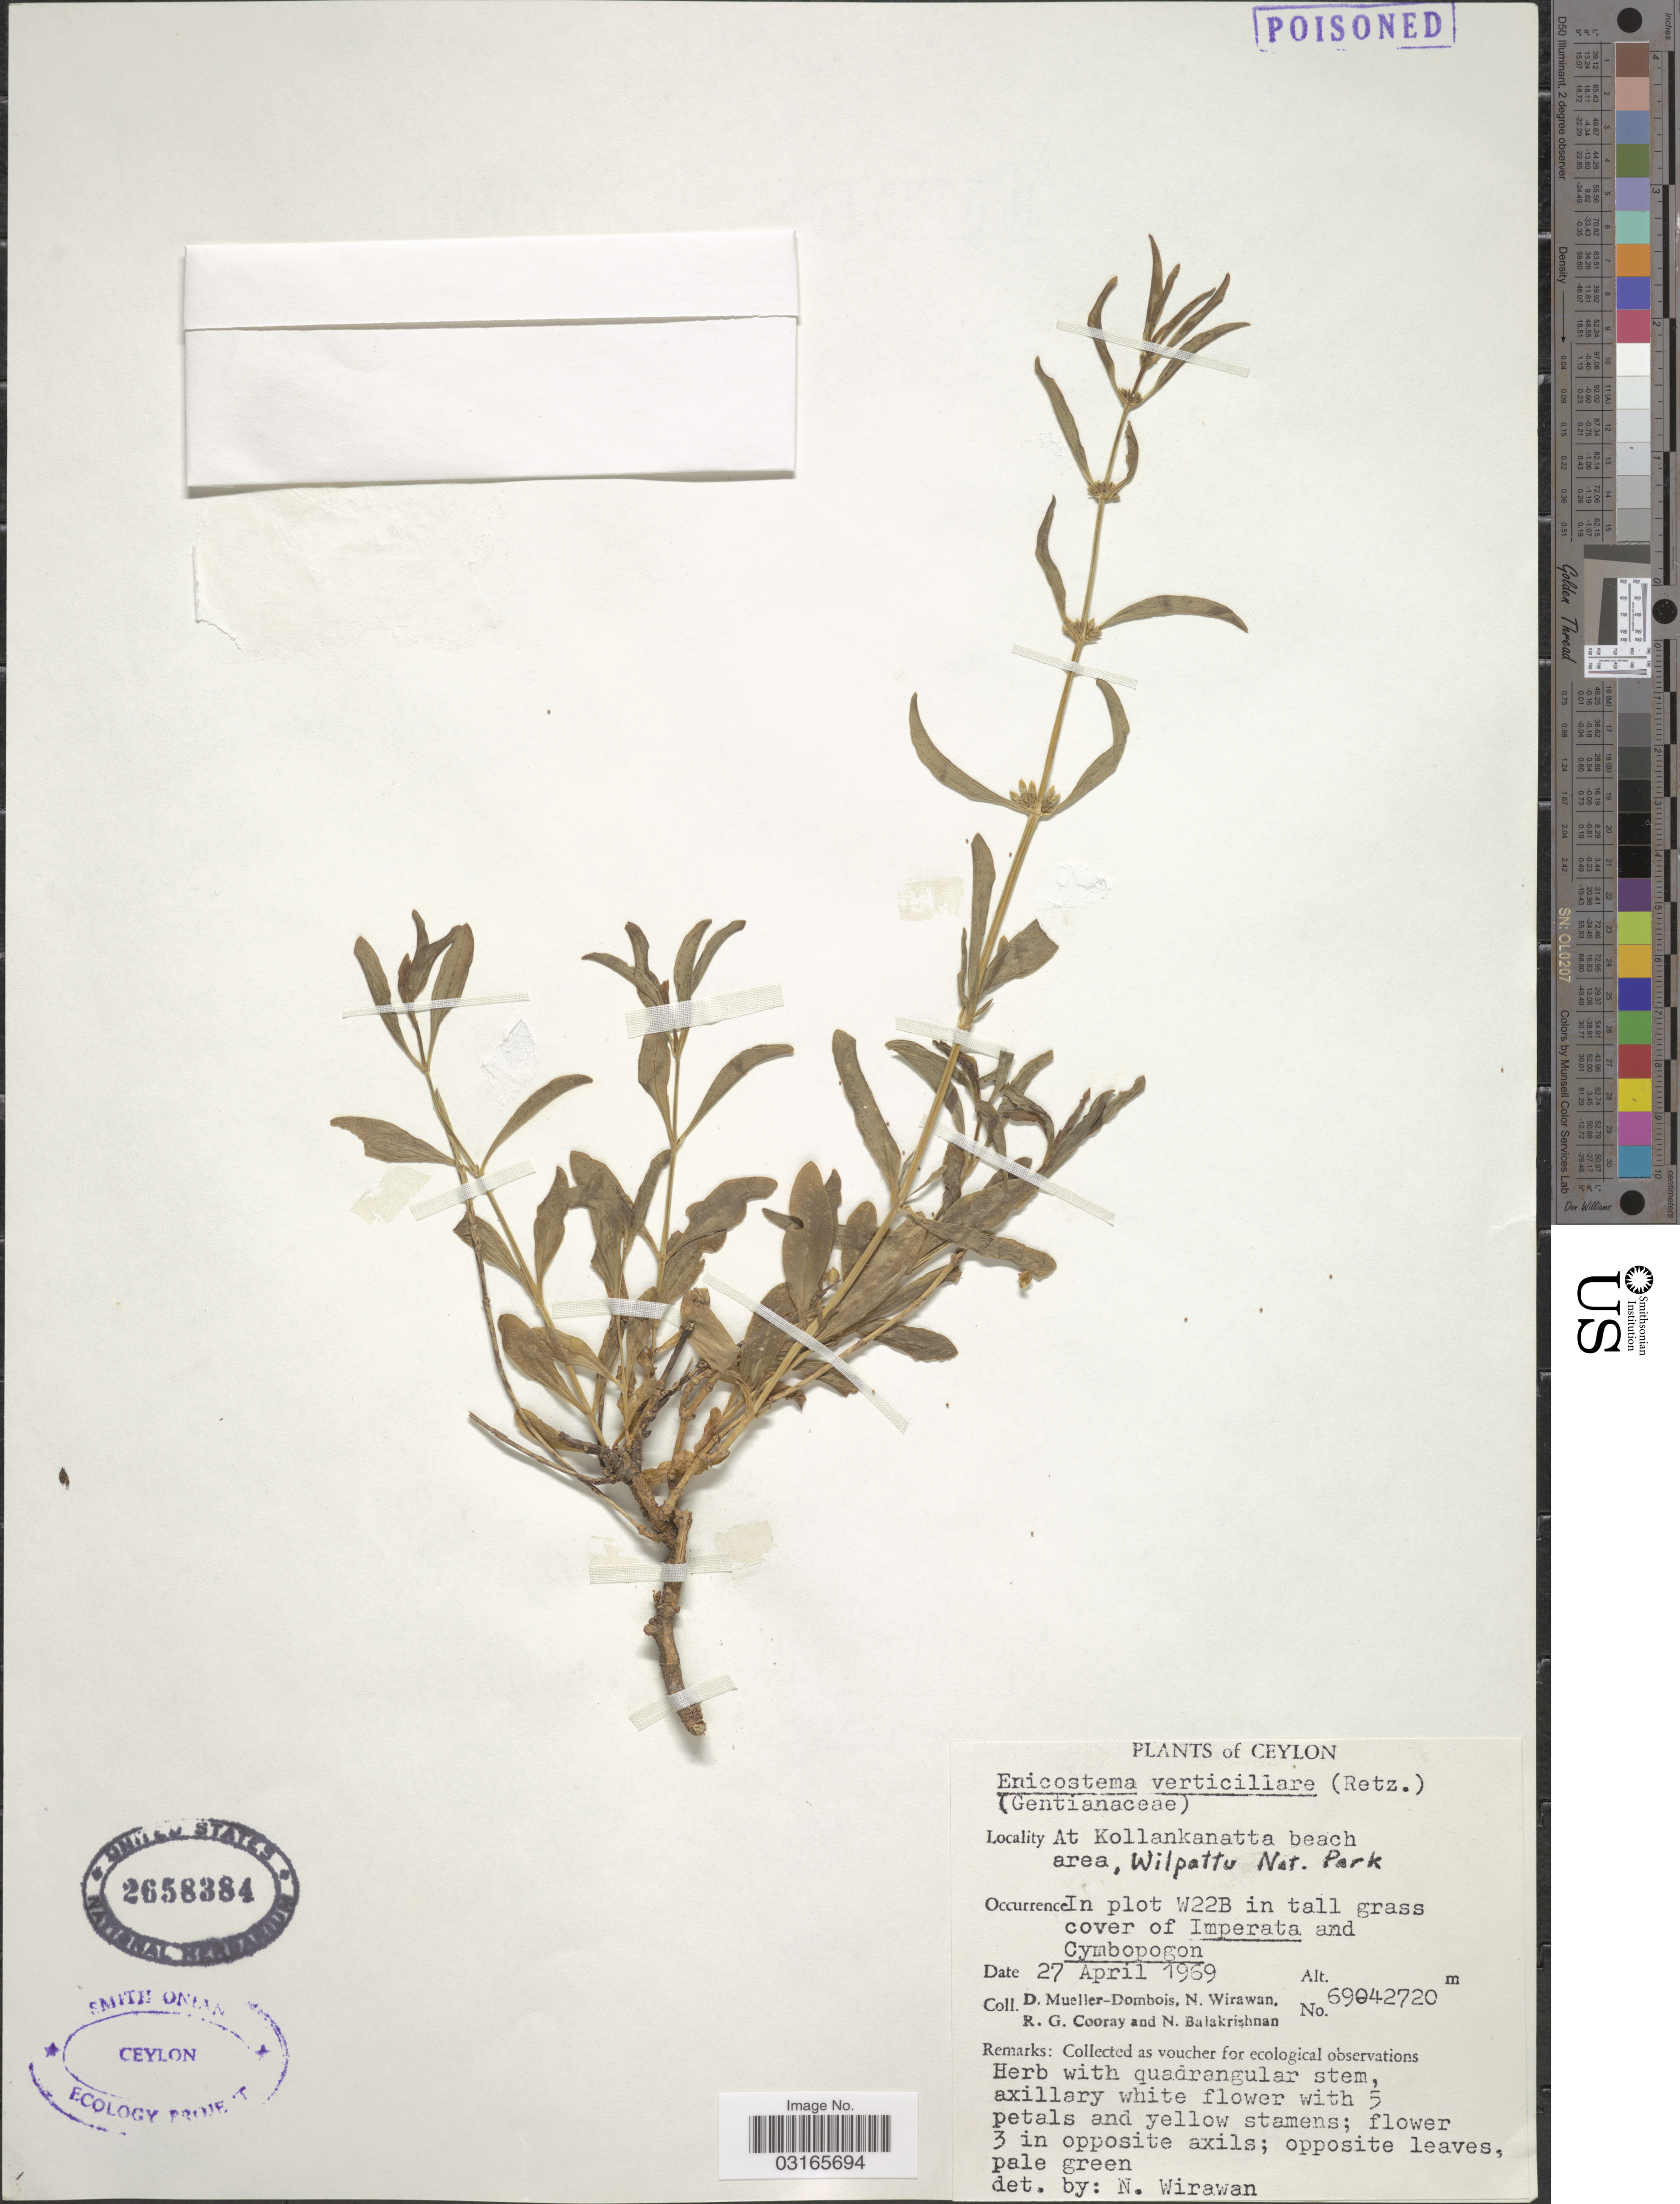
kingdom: Plantae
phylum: Tracheophyta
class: Magnoliopsida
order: Gentianales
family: Gentianaceae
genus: Enicostema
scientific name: Enicostema verticillare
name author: (Retz.) Baill.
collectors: D. Mueller-Dombois, N. Wirawan, R. Cooray & N. Balakrishnan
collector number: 69042720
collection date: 1969-04-27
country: Sri Lanka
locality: Ceylon. At Kollankanatta beach area, Wilpattu Nat. Park. In plot W22B in tall grass cover.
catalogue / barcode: US 2658384